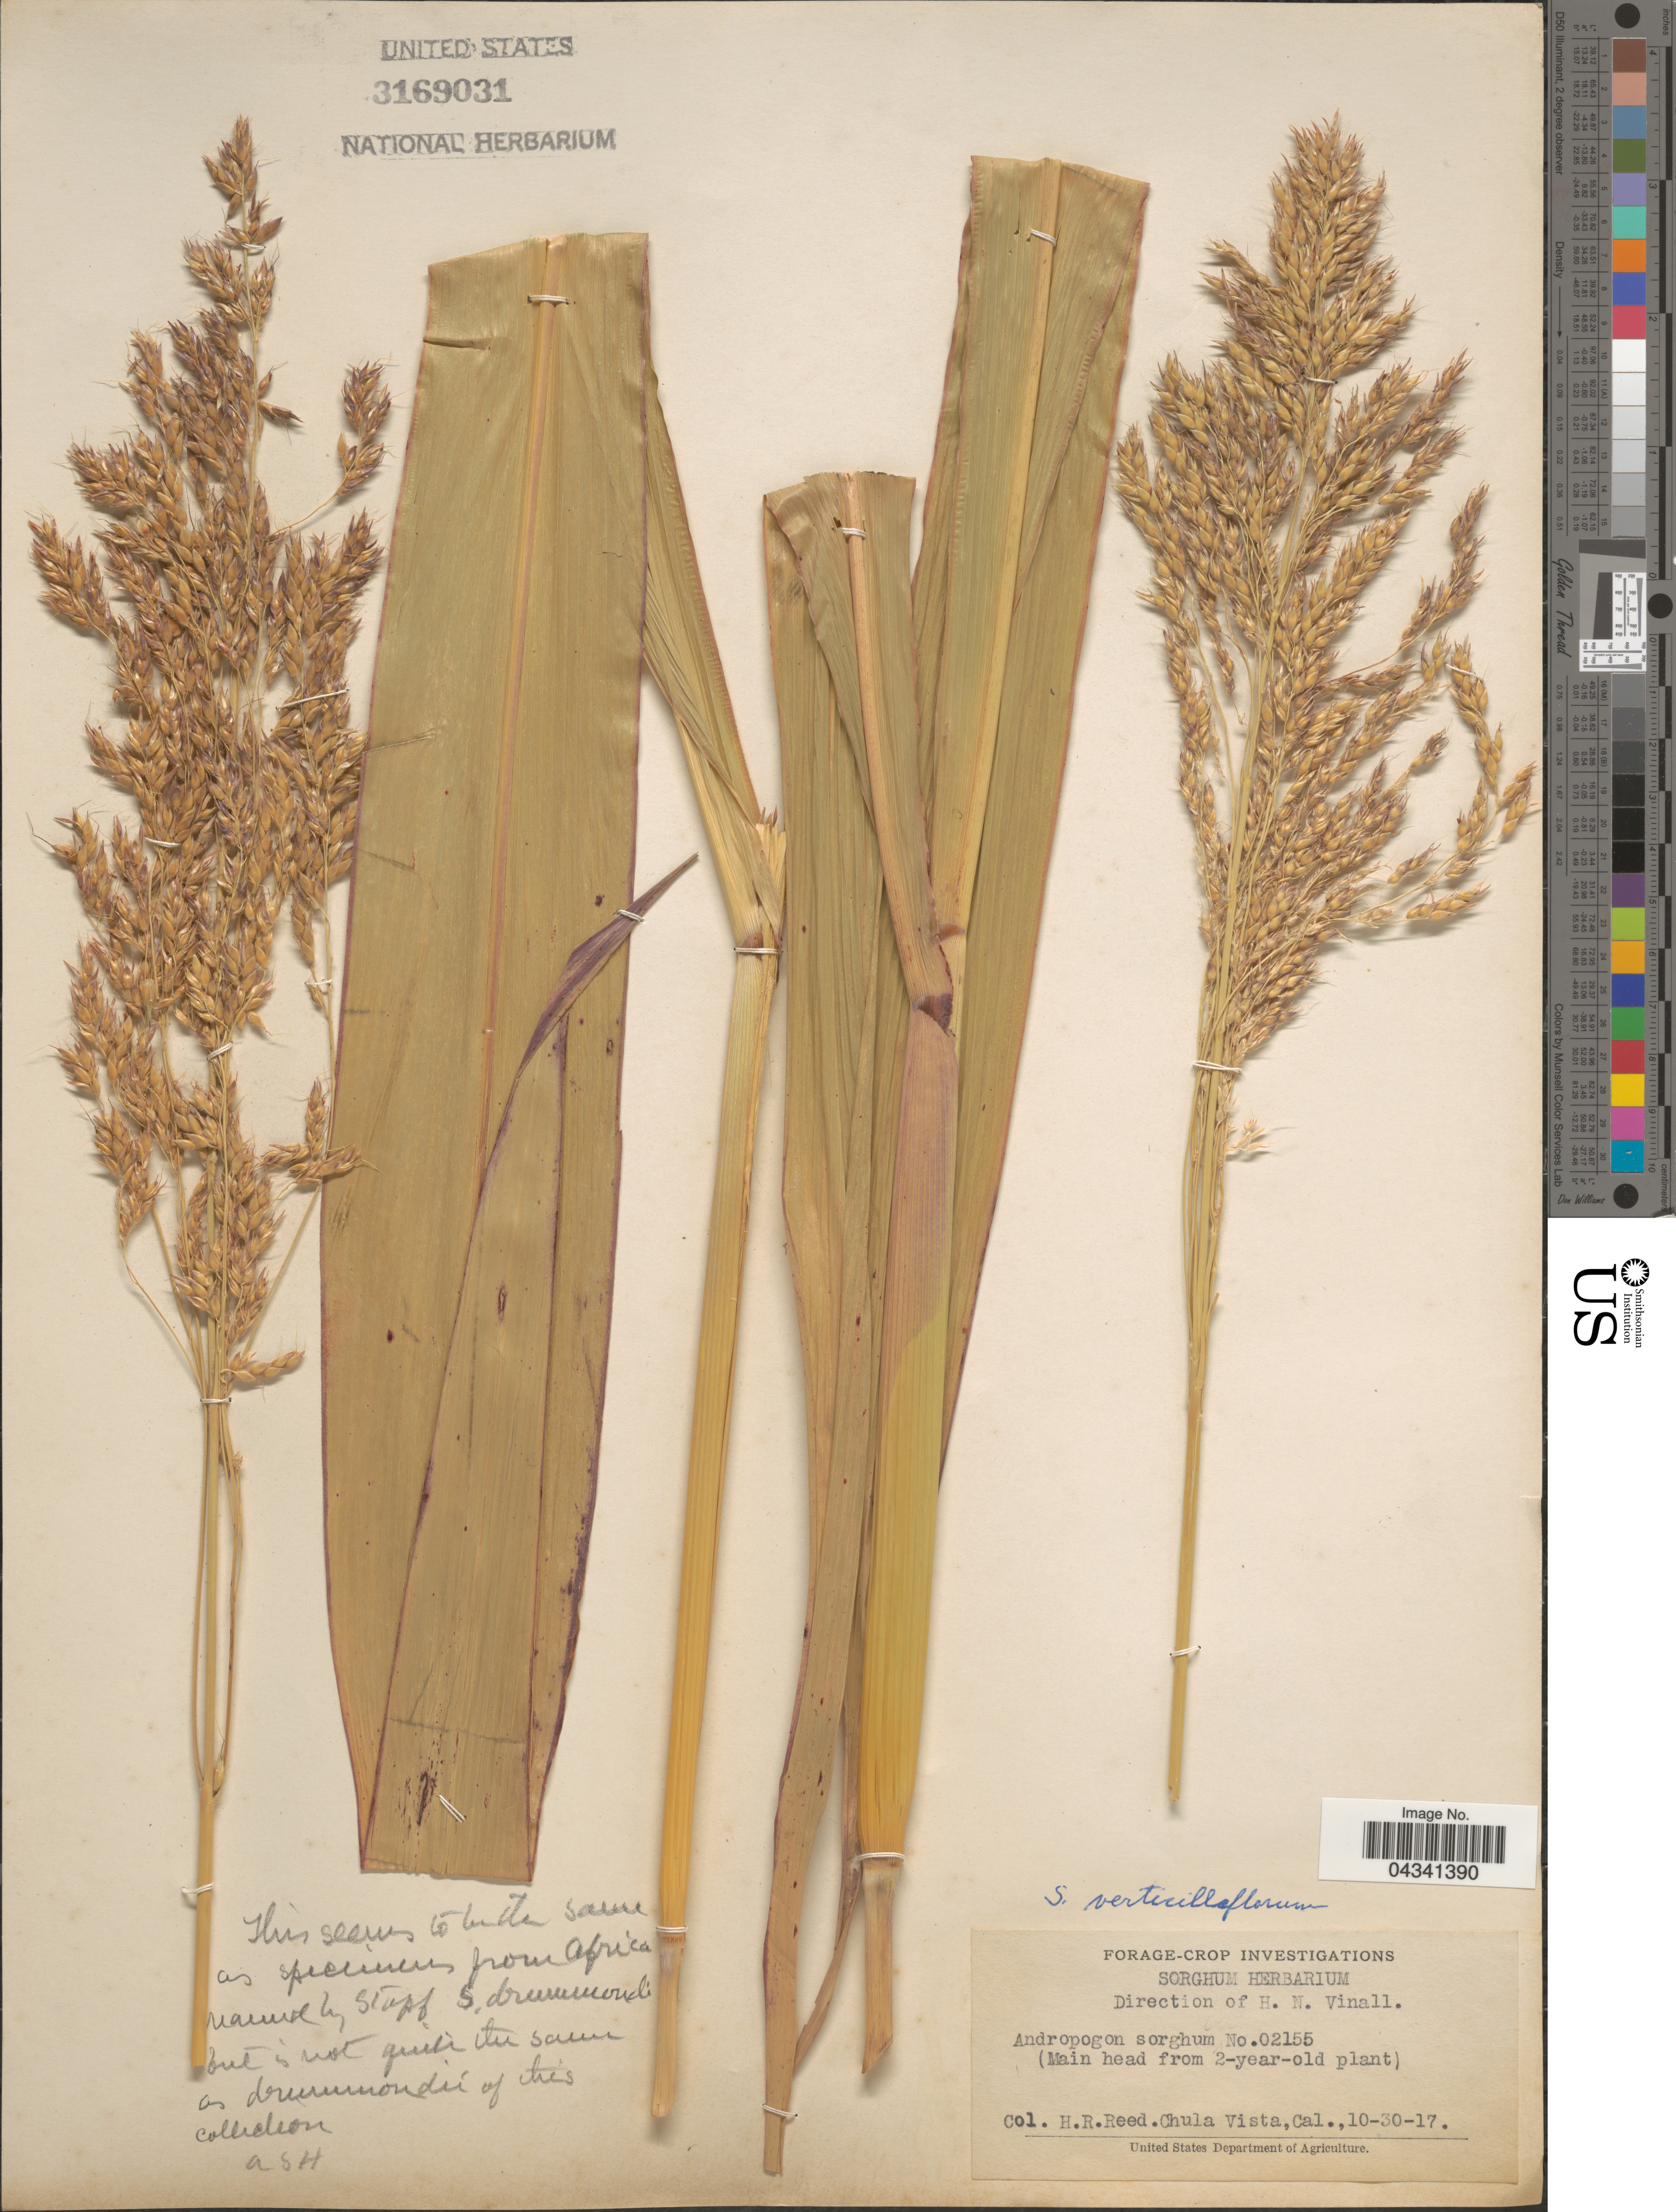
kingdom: Plantae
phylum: Tracheophyta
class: Liliopsida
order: Poales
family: Poaceae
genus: Sorghum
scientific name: Sorghum arundinaceum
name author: (Desv.) Stapf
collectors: H. Reed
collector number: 02155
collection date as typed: Transcribed d/m/y: 30/10/17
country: United States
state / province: California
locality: Chula Vista.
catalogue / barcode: US 3169031